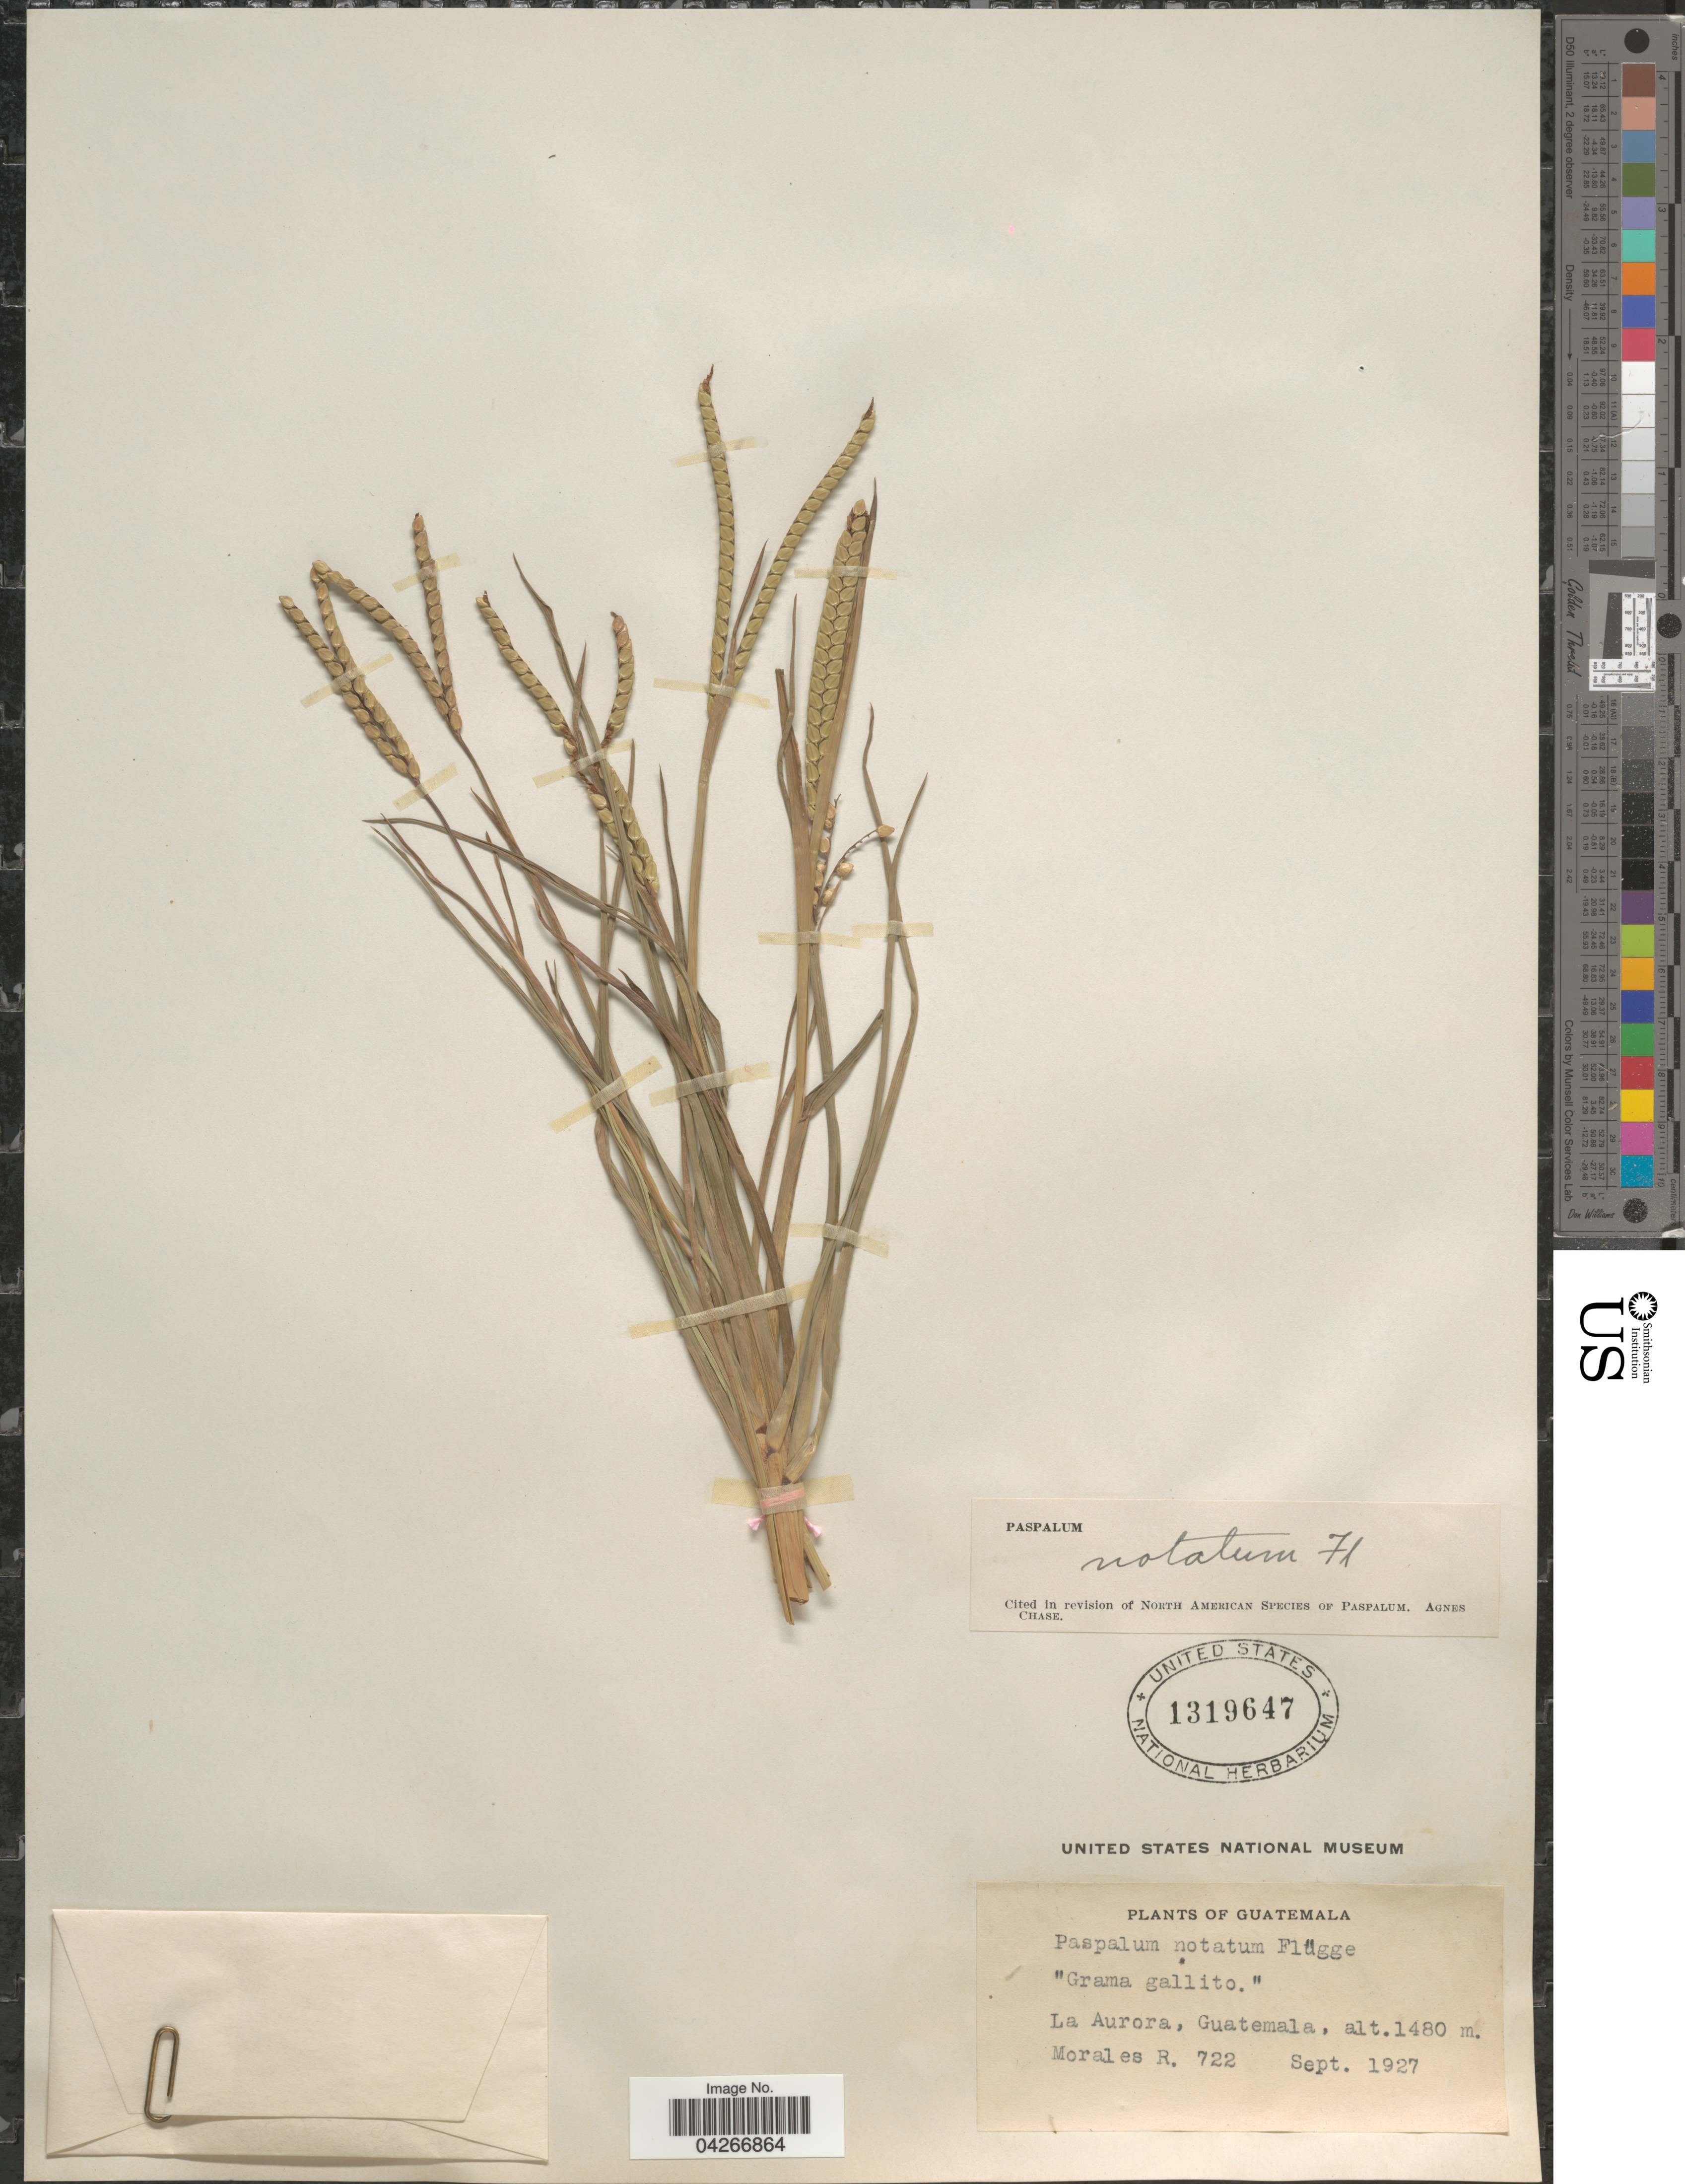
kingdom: Plantae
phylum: Tracheophyta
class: Liliopsida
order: Poales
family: Poaceae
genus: Paspalum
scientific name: Paspalum notatum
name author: Flüggé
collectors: R. Morales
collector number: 722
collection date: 1927-09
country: Guatemala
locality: La Aurora.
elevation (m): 1480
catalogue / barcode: US 1319647